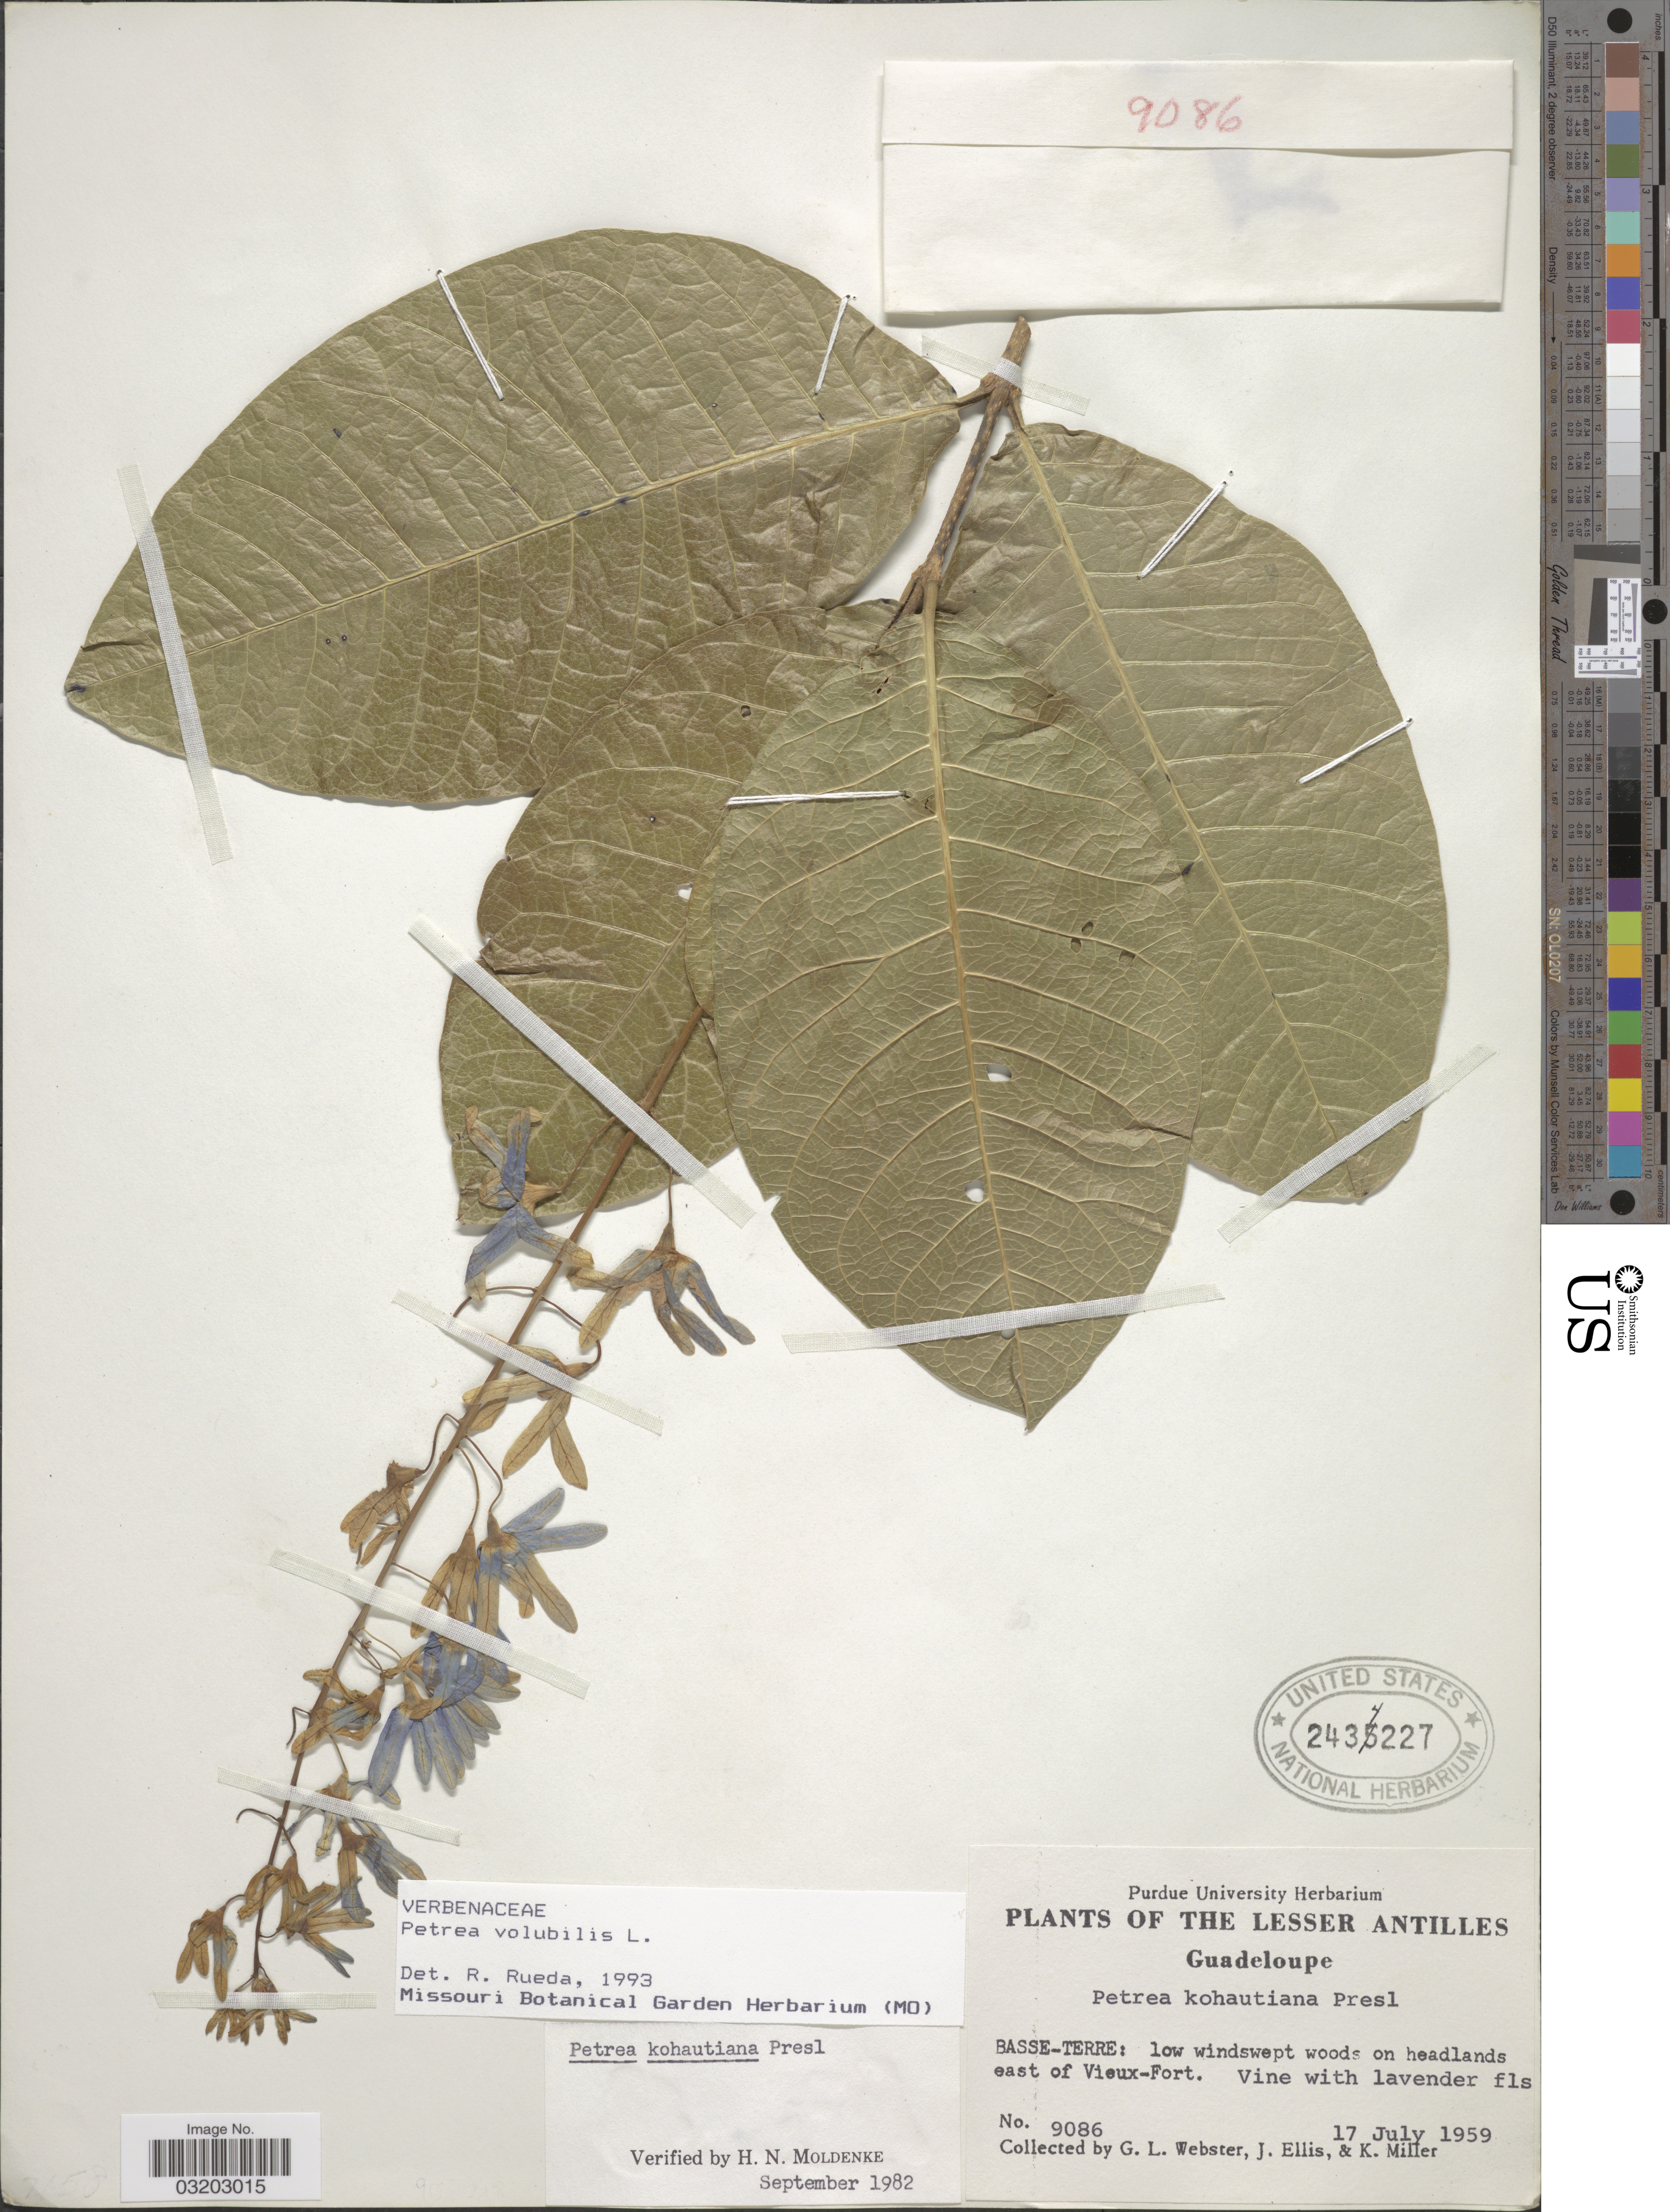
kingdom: Plantae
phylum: Tracheophyta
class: Magnoliopsida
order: Lamiales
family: Verbenaceae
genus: Petrea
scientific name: Petrea volubilis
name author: L.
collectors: G. L. Webster, J. Ellis & K. Miller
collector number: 9086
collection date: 1959-07-17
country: Guadeloupe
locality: The Lesser Antilles, Basse-Terre: low windswept woods on headlands east of Vieux-Fort.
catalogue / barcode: US 2434227